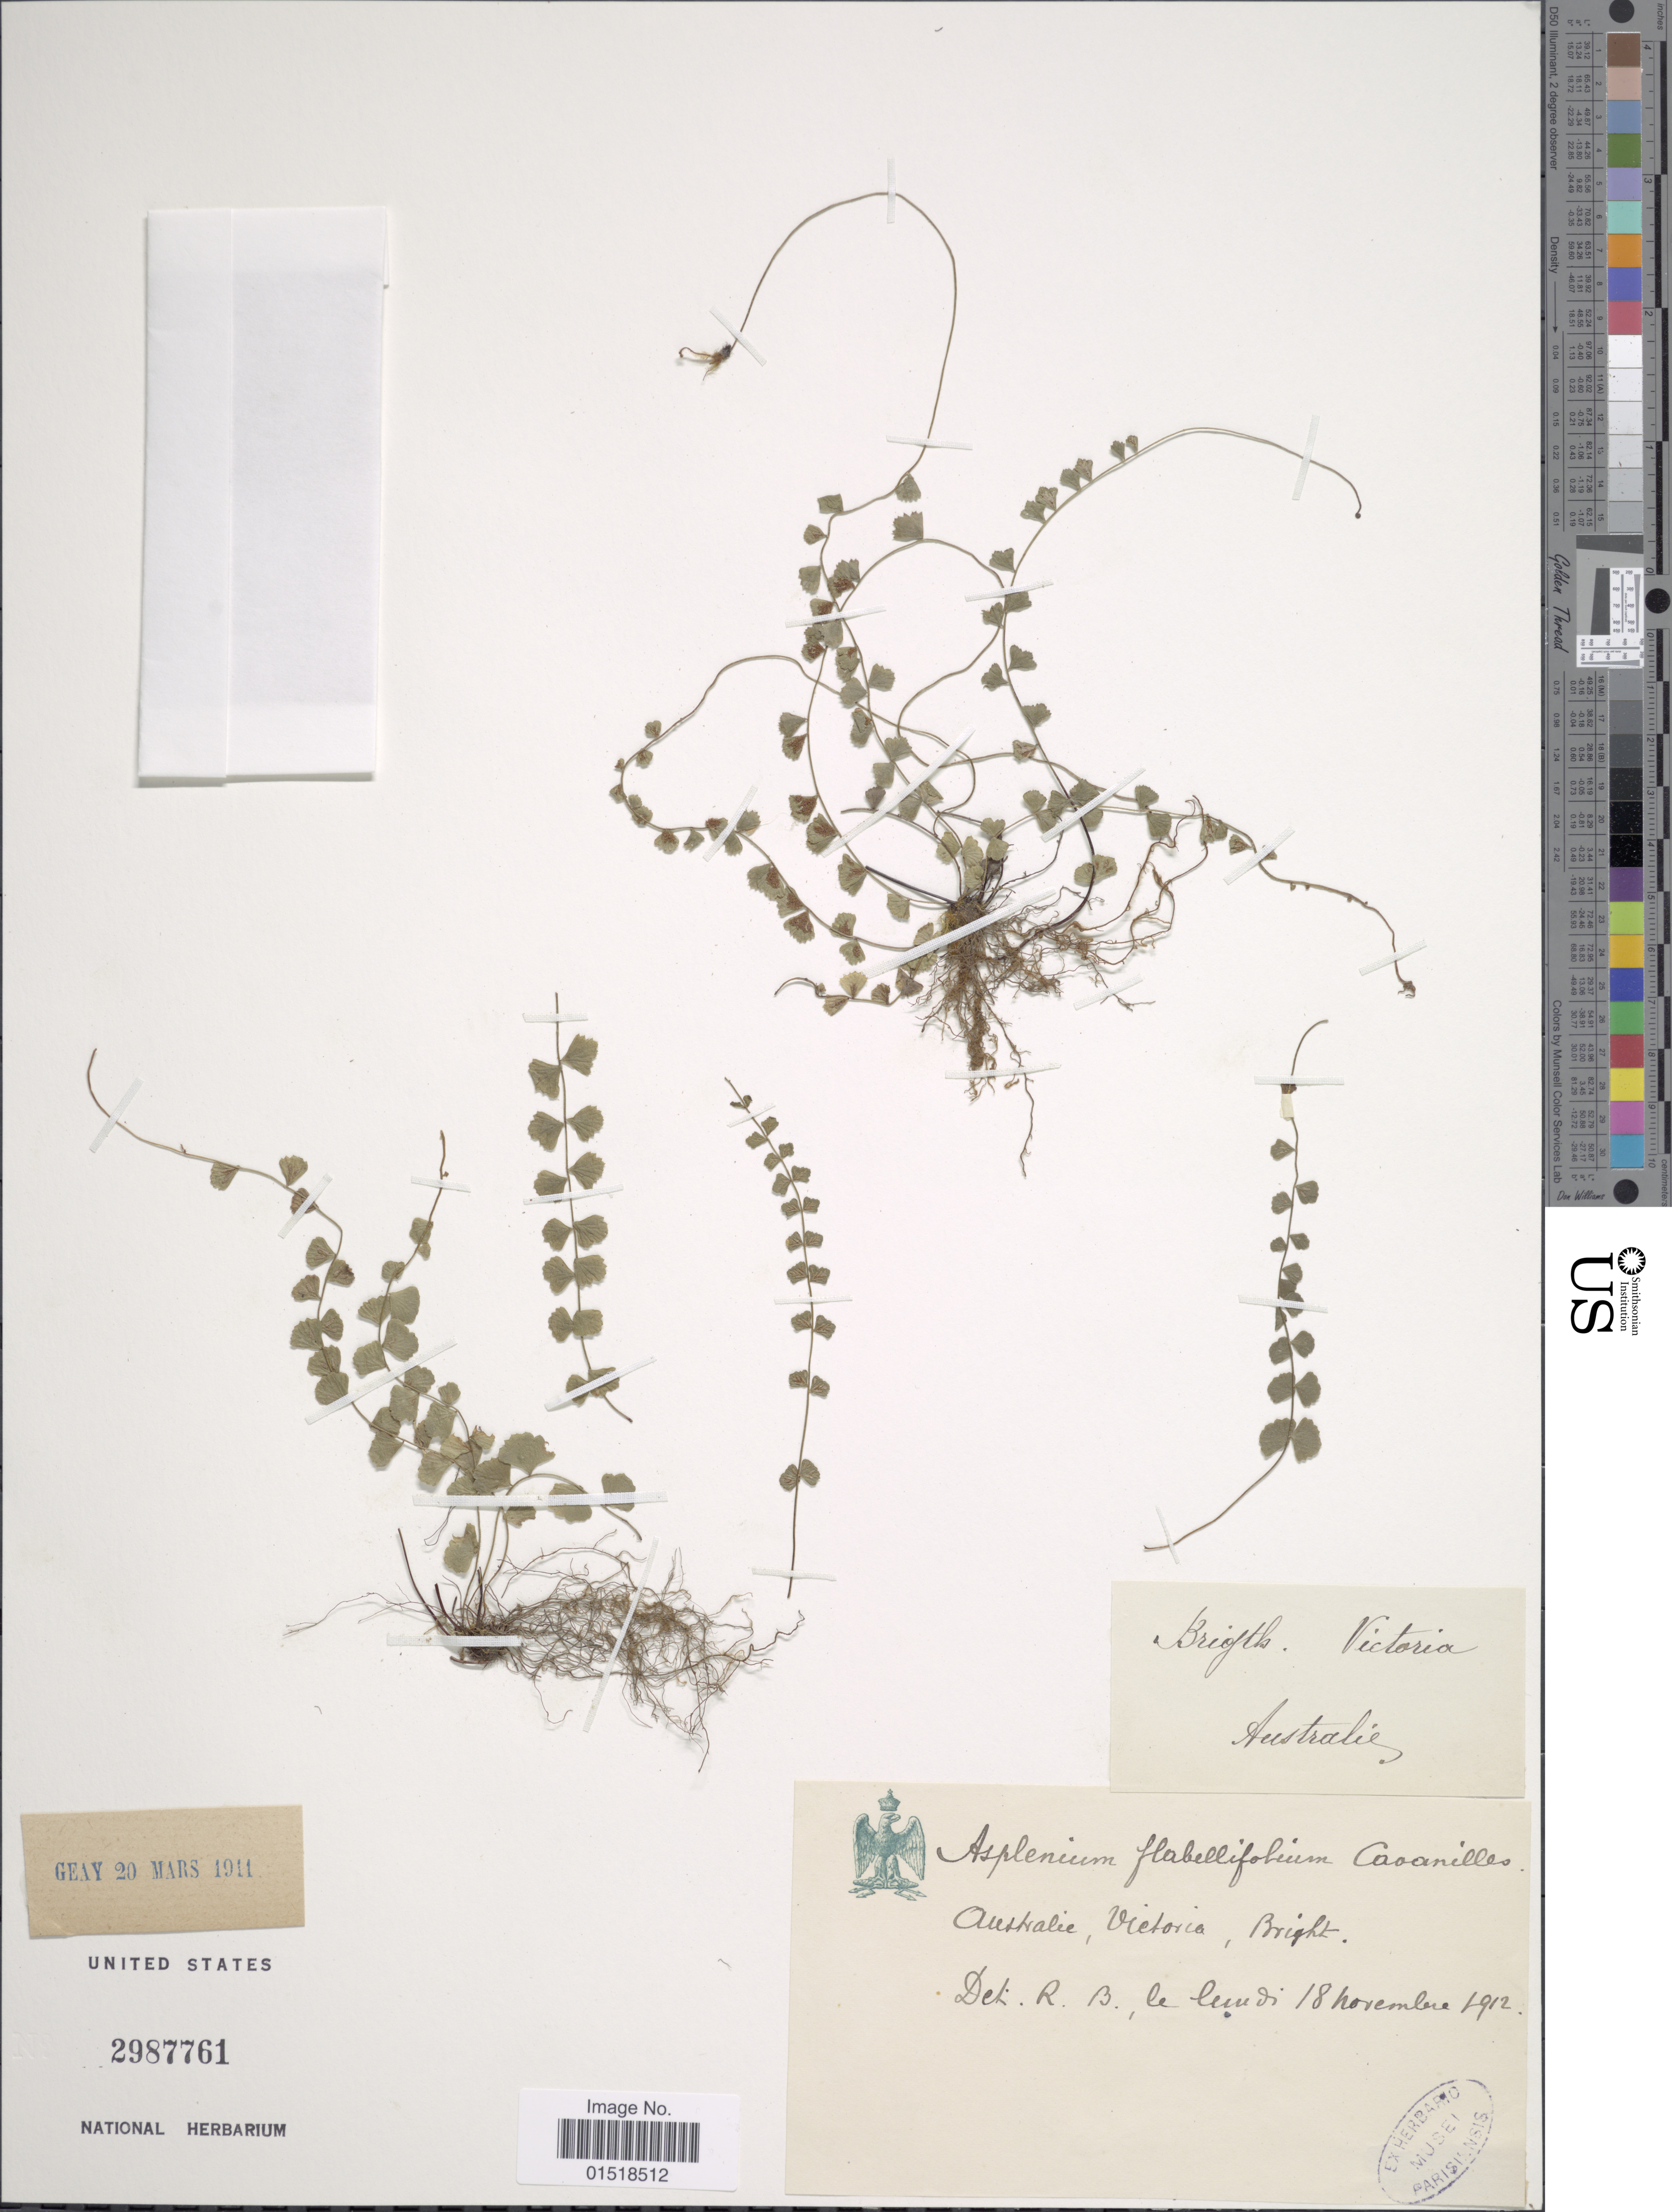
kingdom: Plantae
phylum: Tracheophyta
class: Polypodiopsida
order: Polypodiales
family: Aspleniaceae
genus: Asplenium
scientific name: Asplenium flabellifolium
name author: Cav.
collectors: Bright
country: Australia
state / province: Victoria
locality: Victoria.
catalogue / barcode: US 2987761